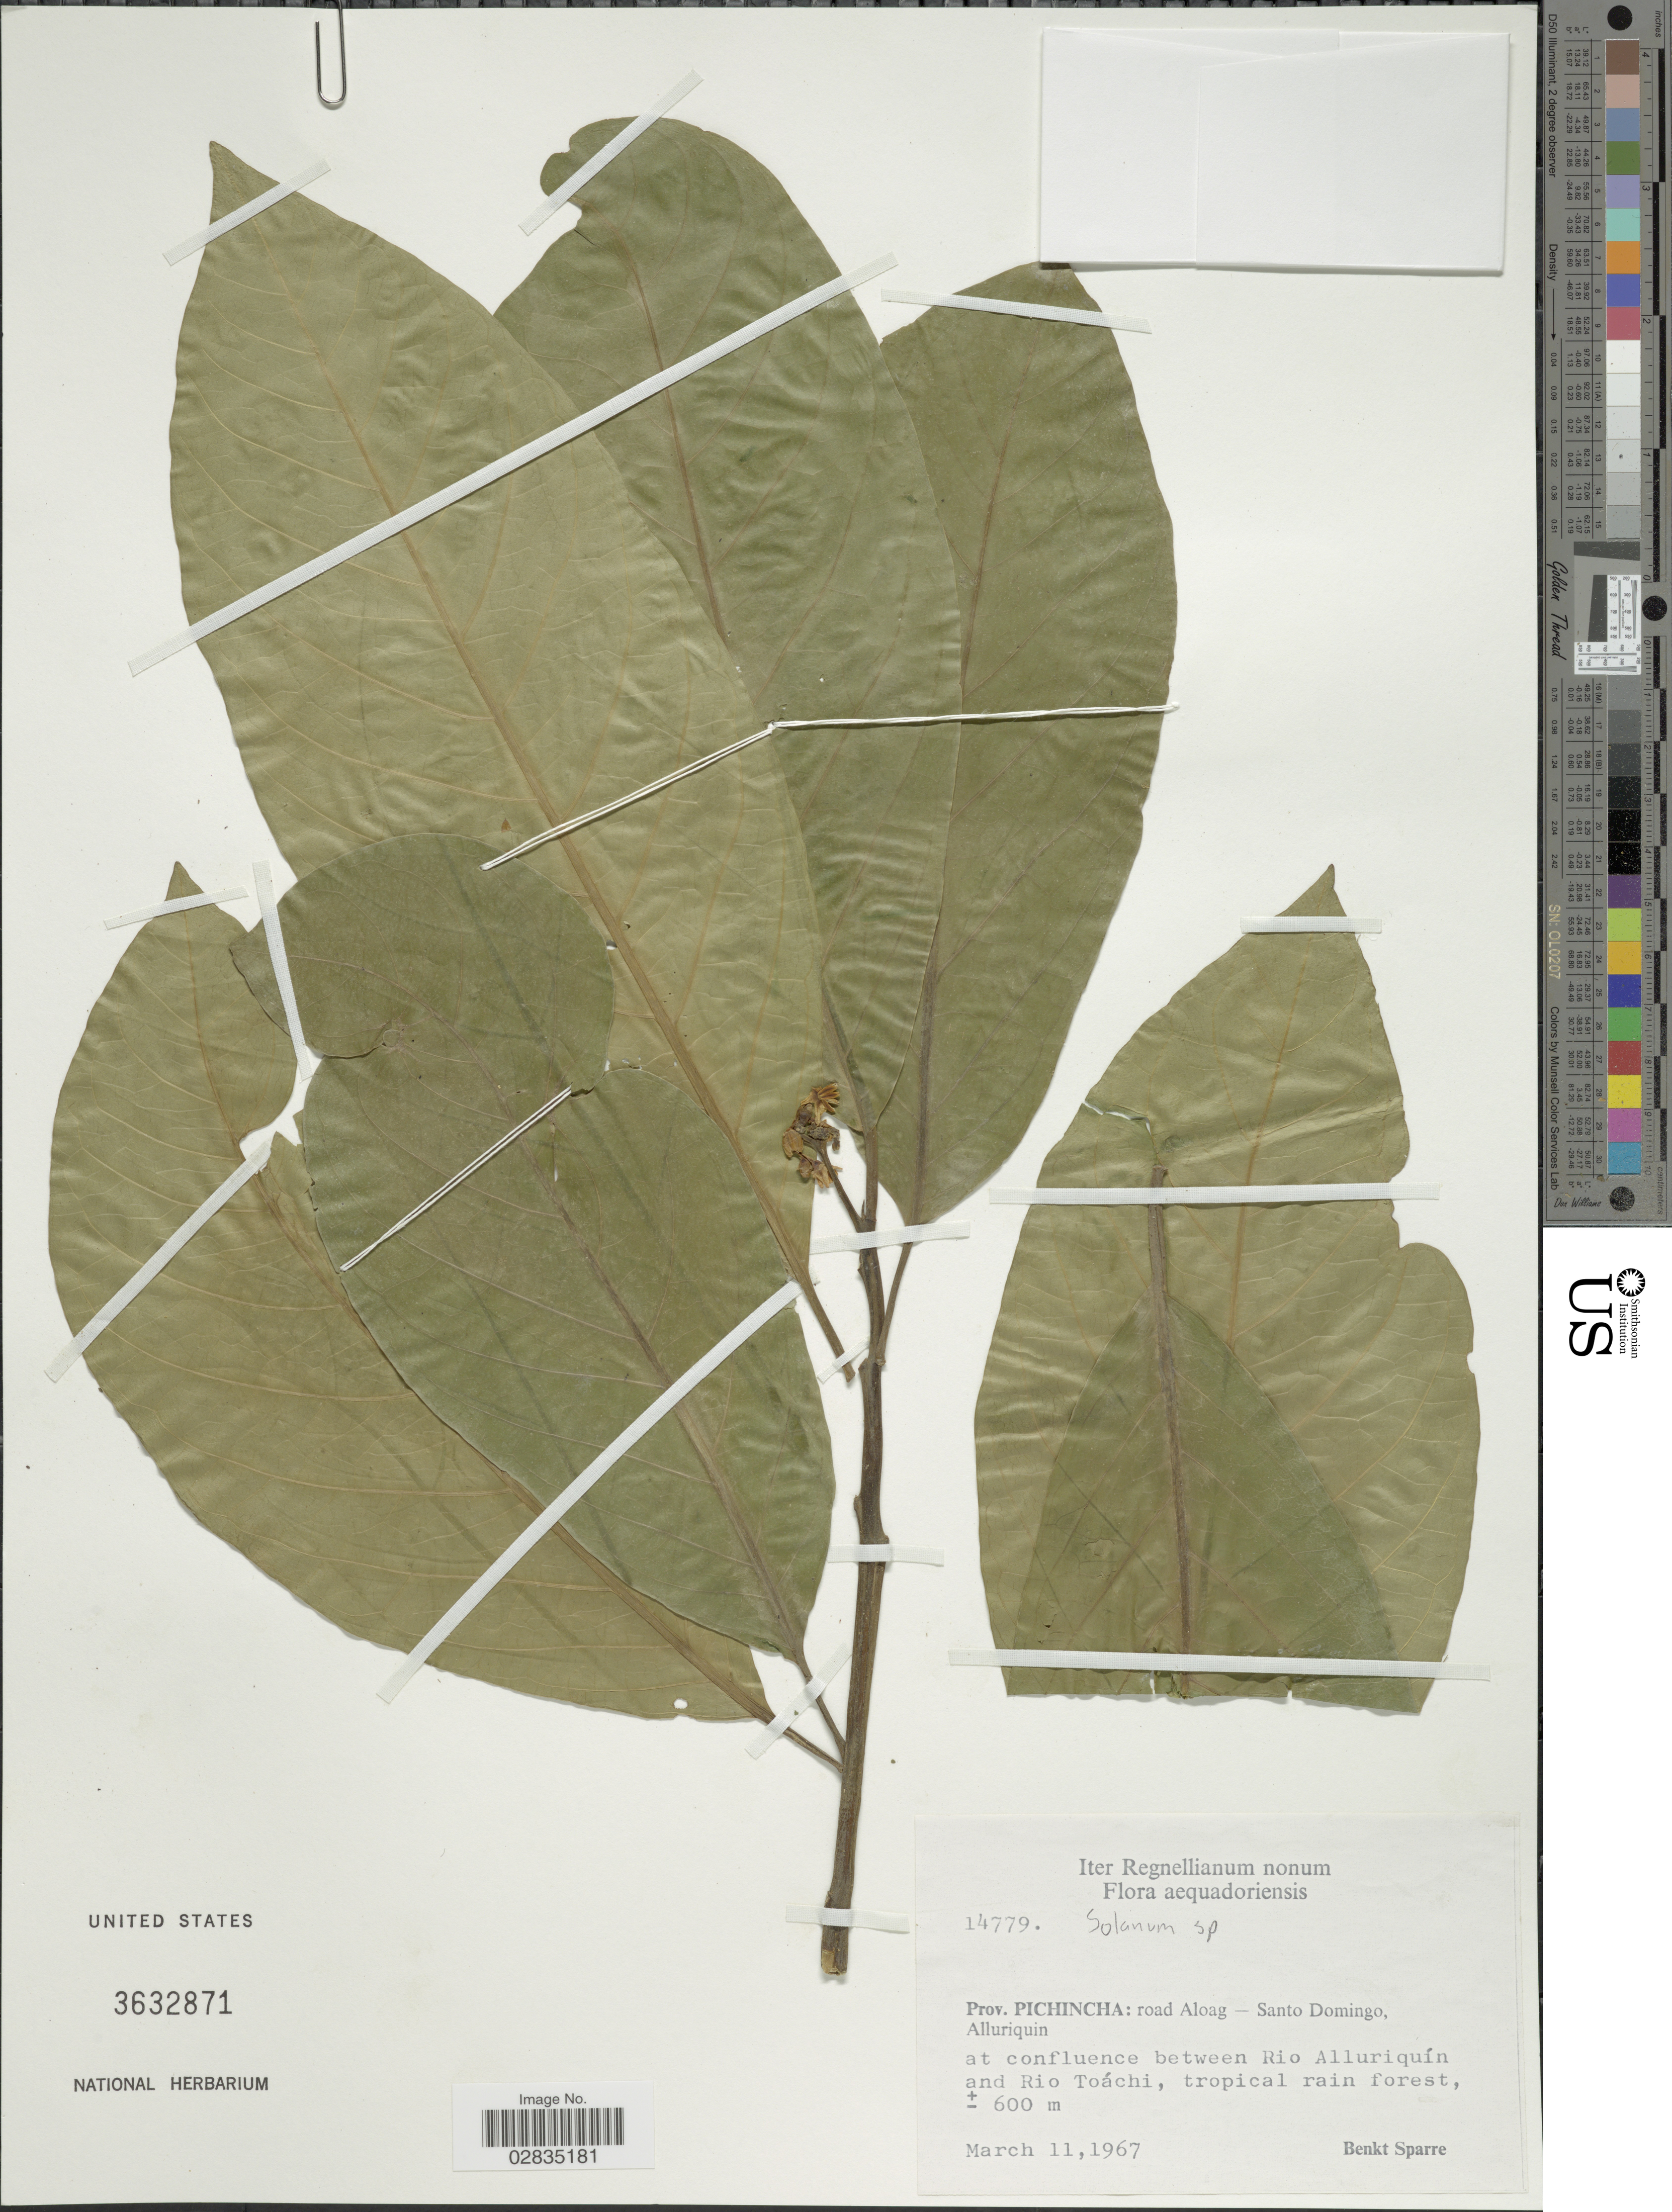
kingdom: Plantae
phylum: Tracheophyta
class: Magnoliopsida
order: Solanales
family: Solanaceae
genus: Solanum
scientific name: Solanum confertiseriatum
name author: Bitter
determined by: Knapp, S. D.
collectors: B. Sparre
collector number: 14779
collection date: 1967-03-11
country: Ecuador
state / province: Pichincha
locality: Road Aloag-Santo Domingo, Alluriquin, at confluence between Rio Alluriquín and Rio Toáchi.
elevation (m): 600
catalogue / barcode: US 3632871